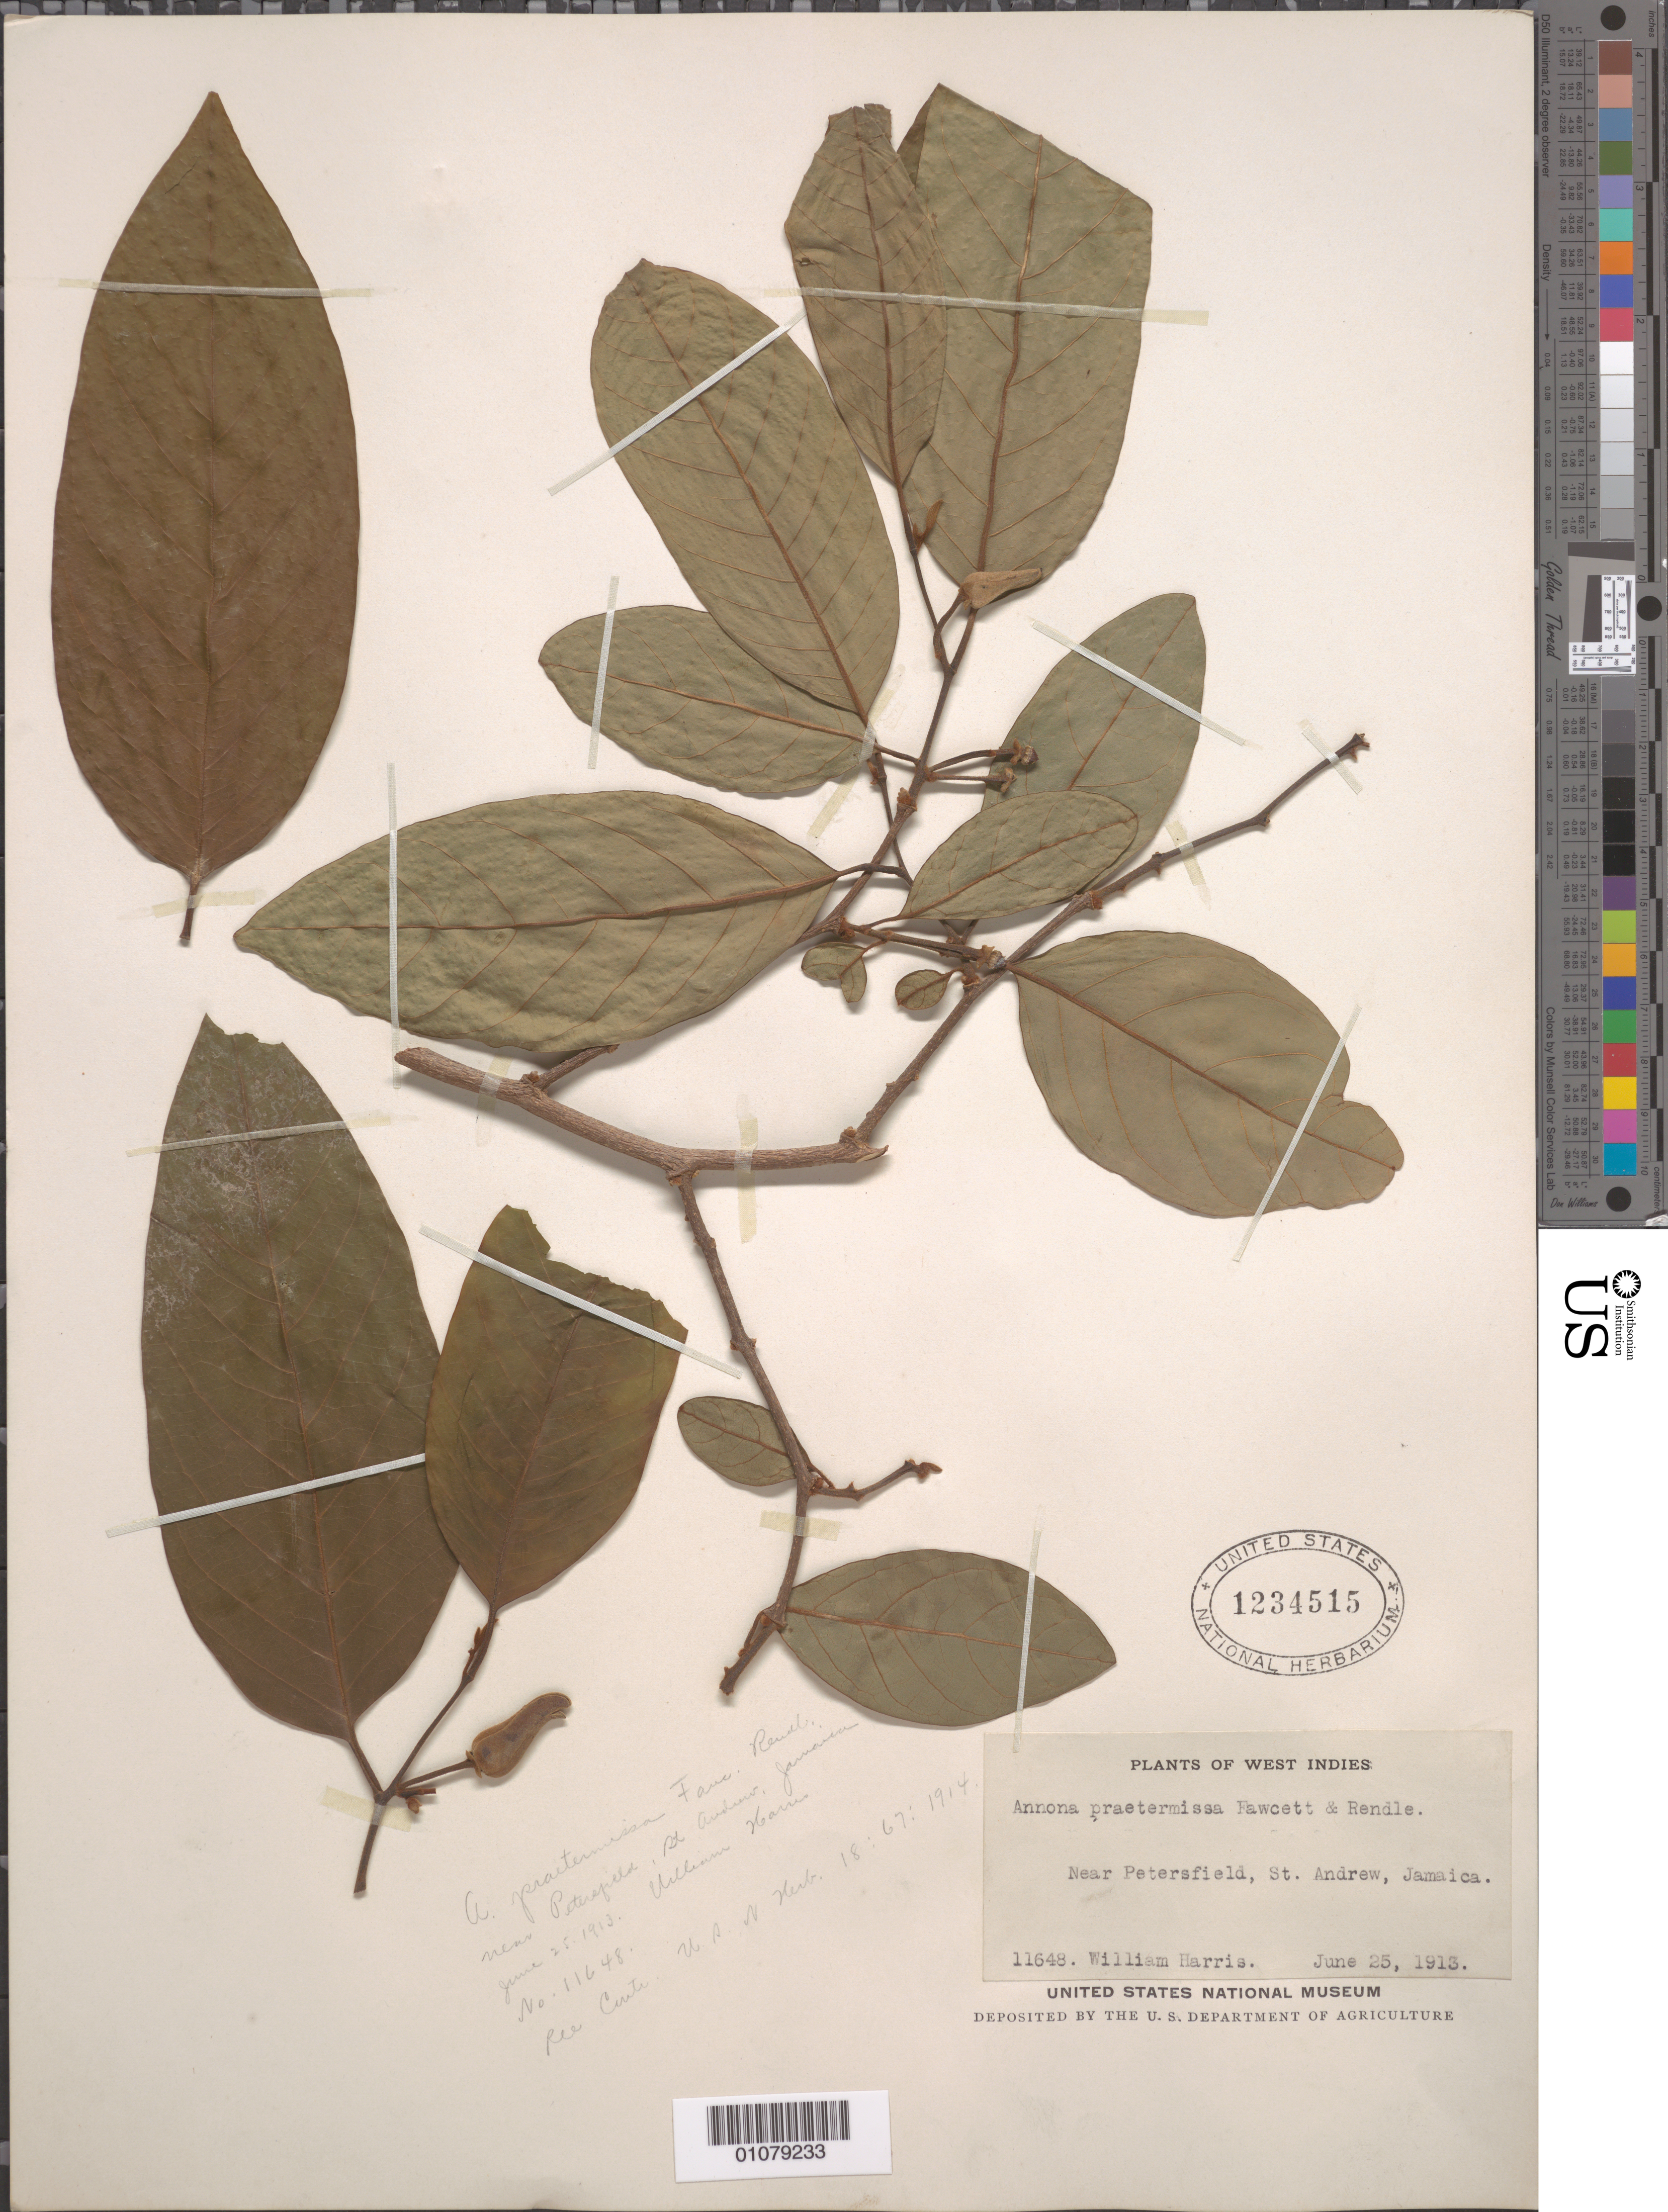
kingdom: Plantae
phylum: Tracheophyta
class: Magnoliopsida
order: Magnoliales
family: Annonaceae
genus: Annona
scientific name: Annona praetermissa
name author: Fawc. & Rendle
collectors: W. Harris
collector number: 11648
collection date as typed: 25 Jun 1913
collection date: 1913-06-25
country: Jamaica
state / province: Saint Andrew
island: Jamaica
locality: Near Petersfield, St Andrew, Jamaica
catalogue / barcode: US 1234515